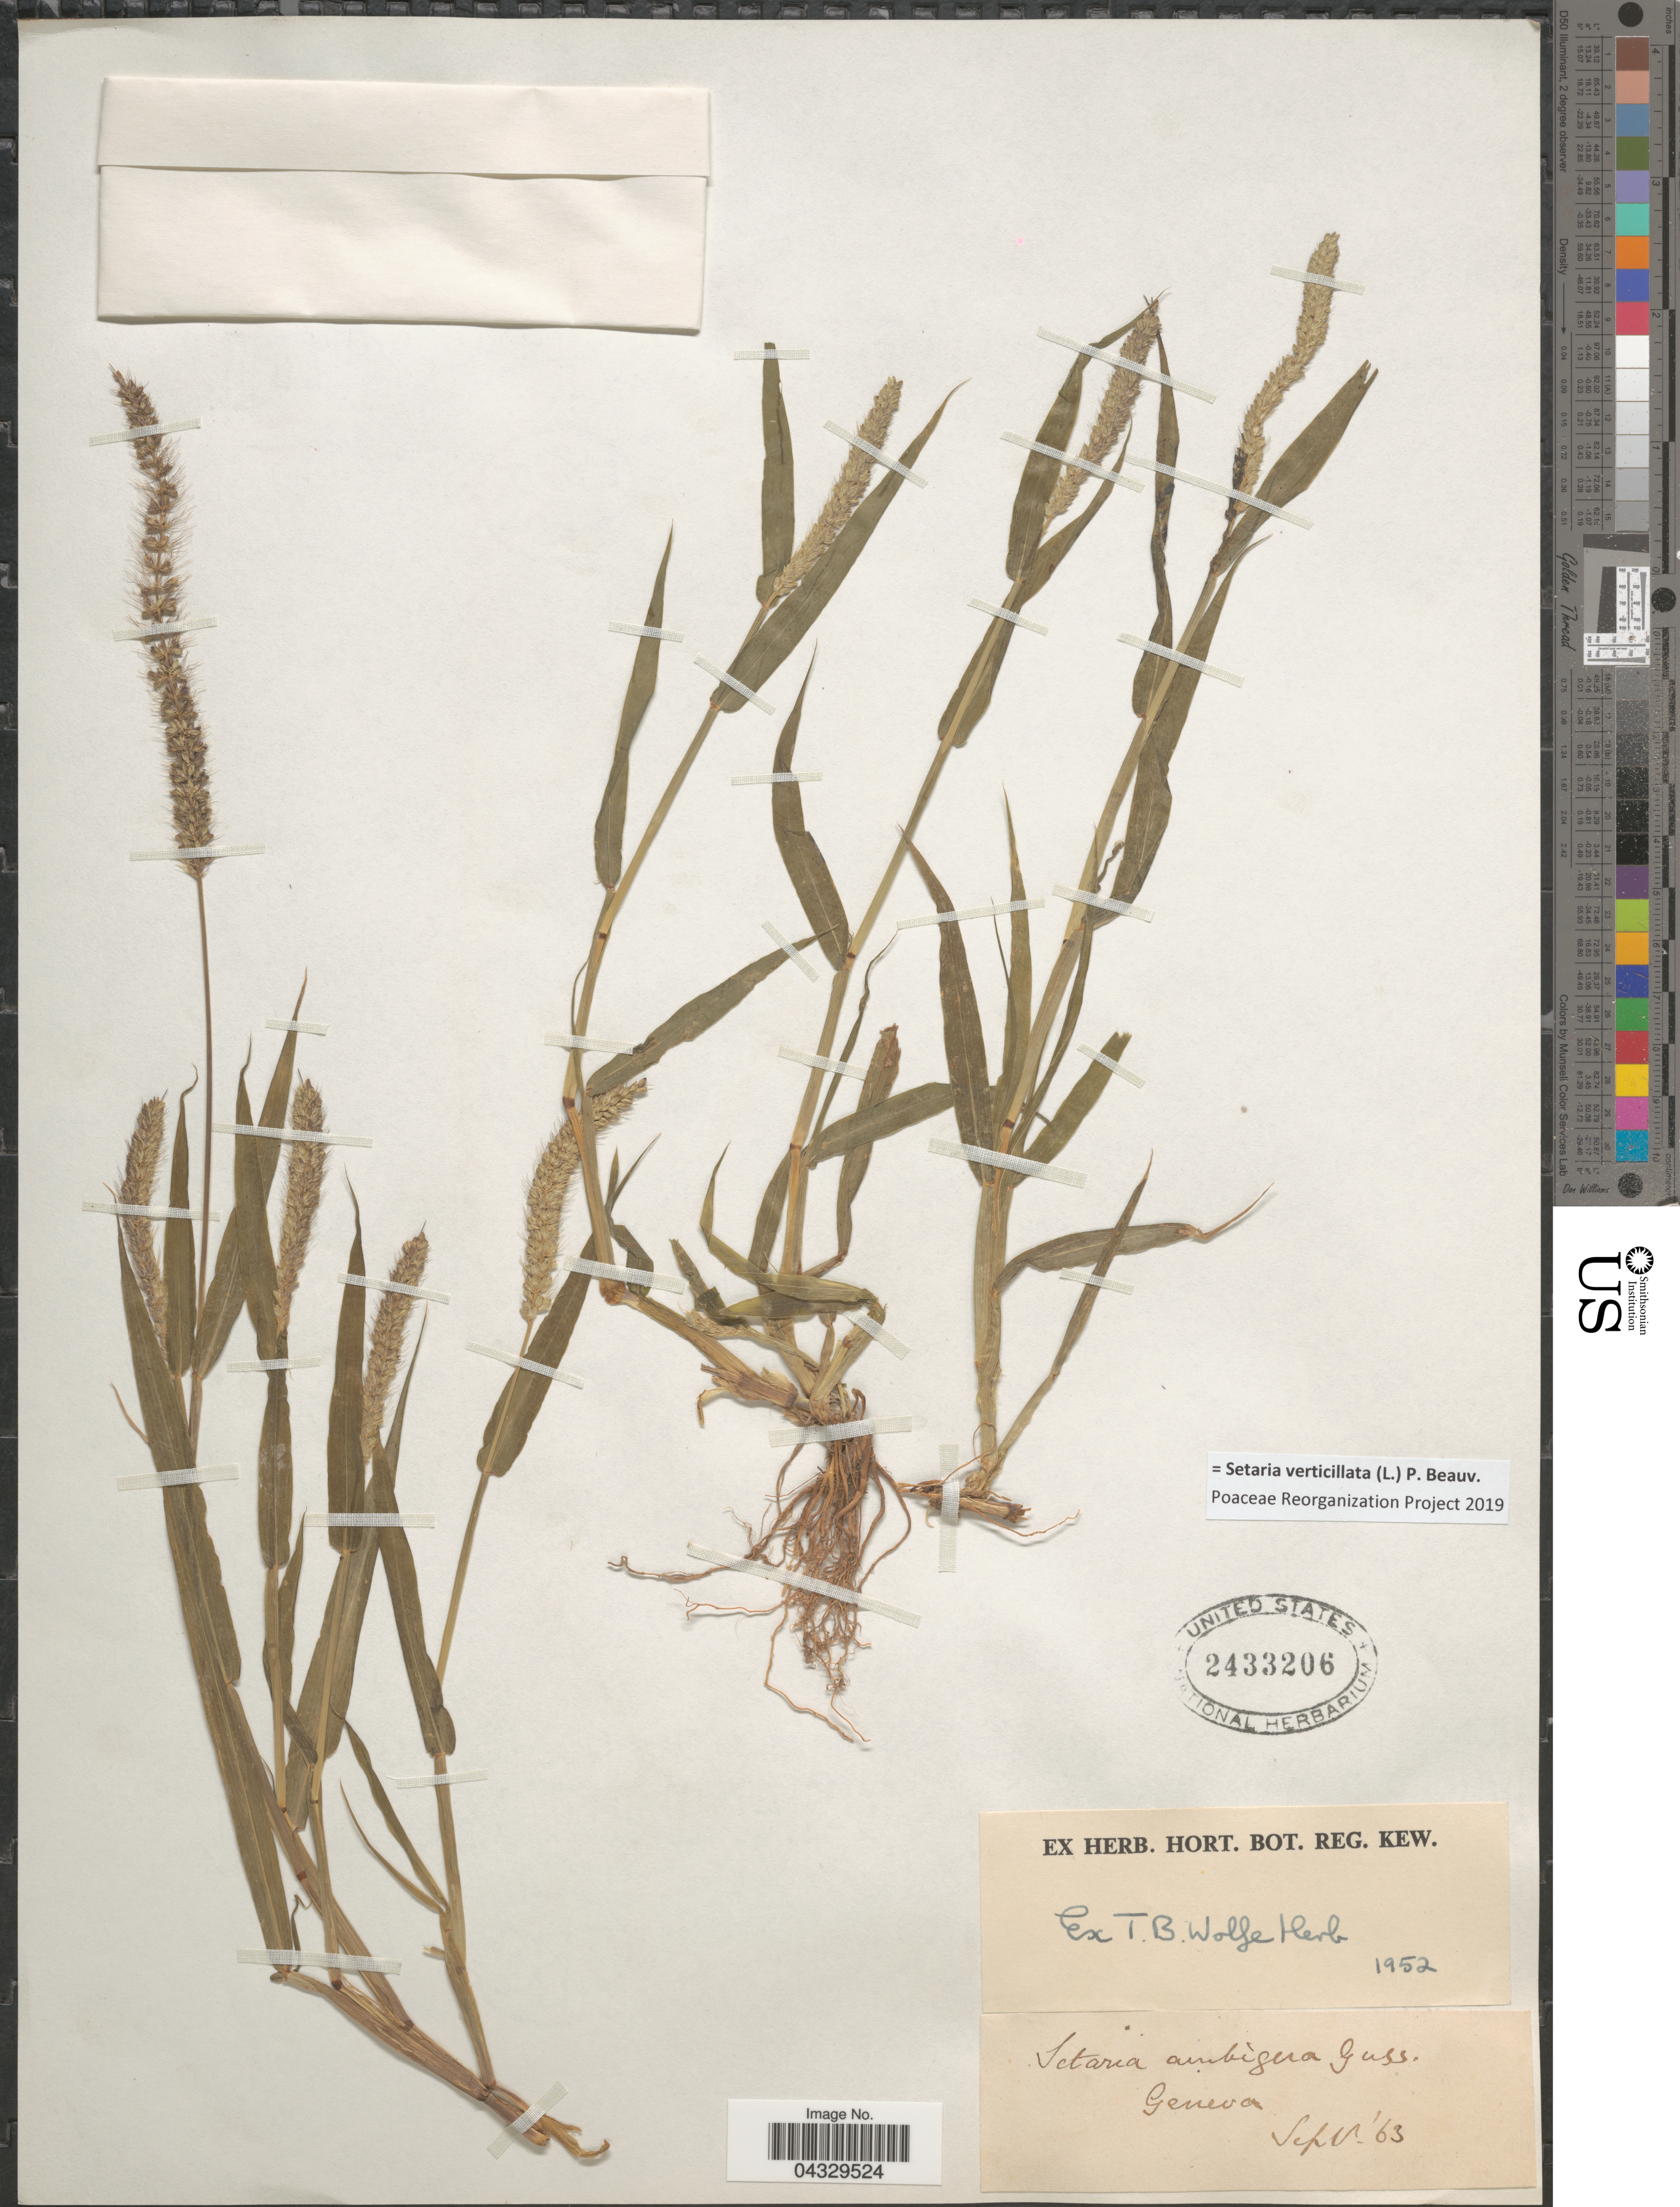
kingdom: Plantae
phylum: Tracheophyta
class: Liliopsida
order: Poales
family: Poaceae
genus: Setaria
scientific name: Setaria verticillata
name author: (L.) P. Beauv.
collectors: Ex herb. Thomas Birch Wolfe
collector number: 1952?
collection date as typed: Transcribed d/m/y: /9/63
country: Switzerland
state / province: Genève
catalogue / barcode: US 2433206